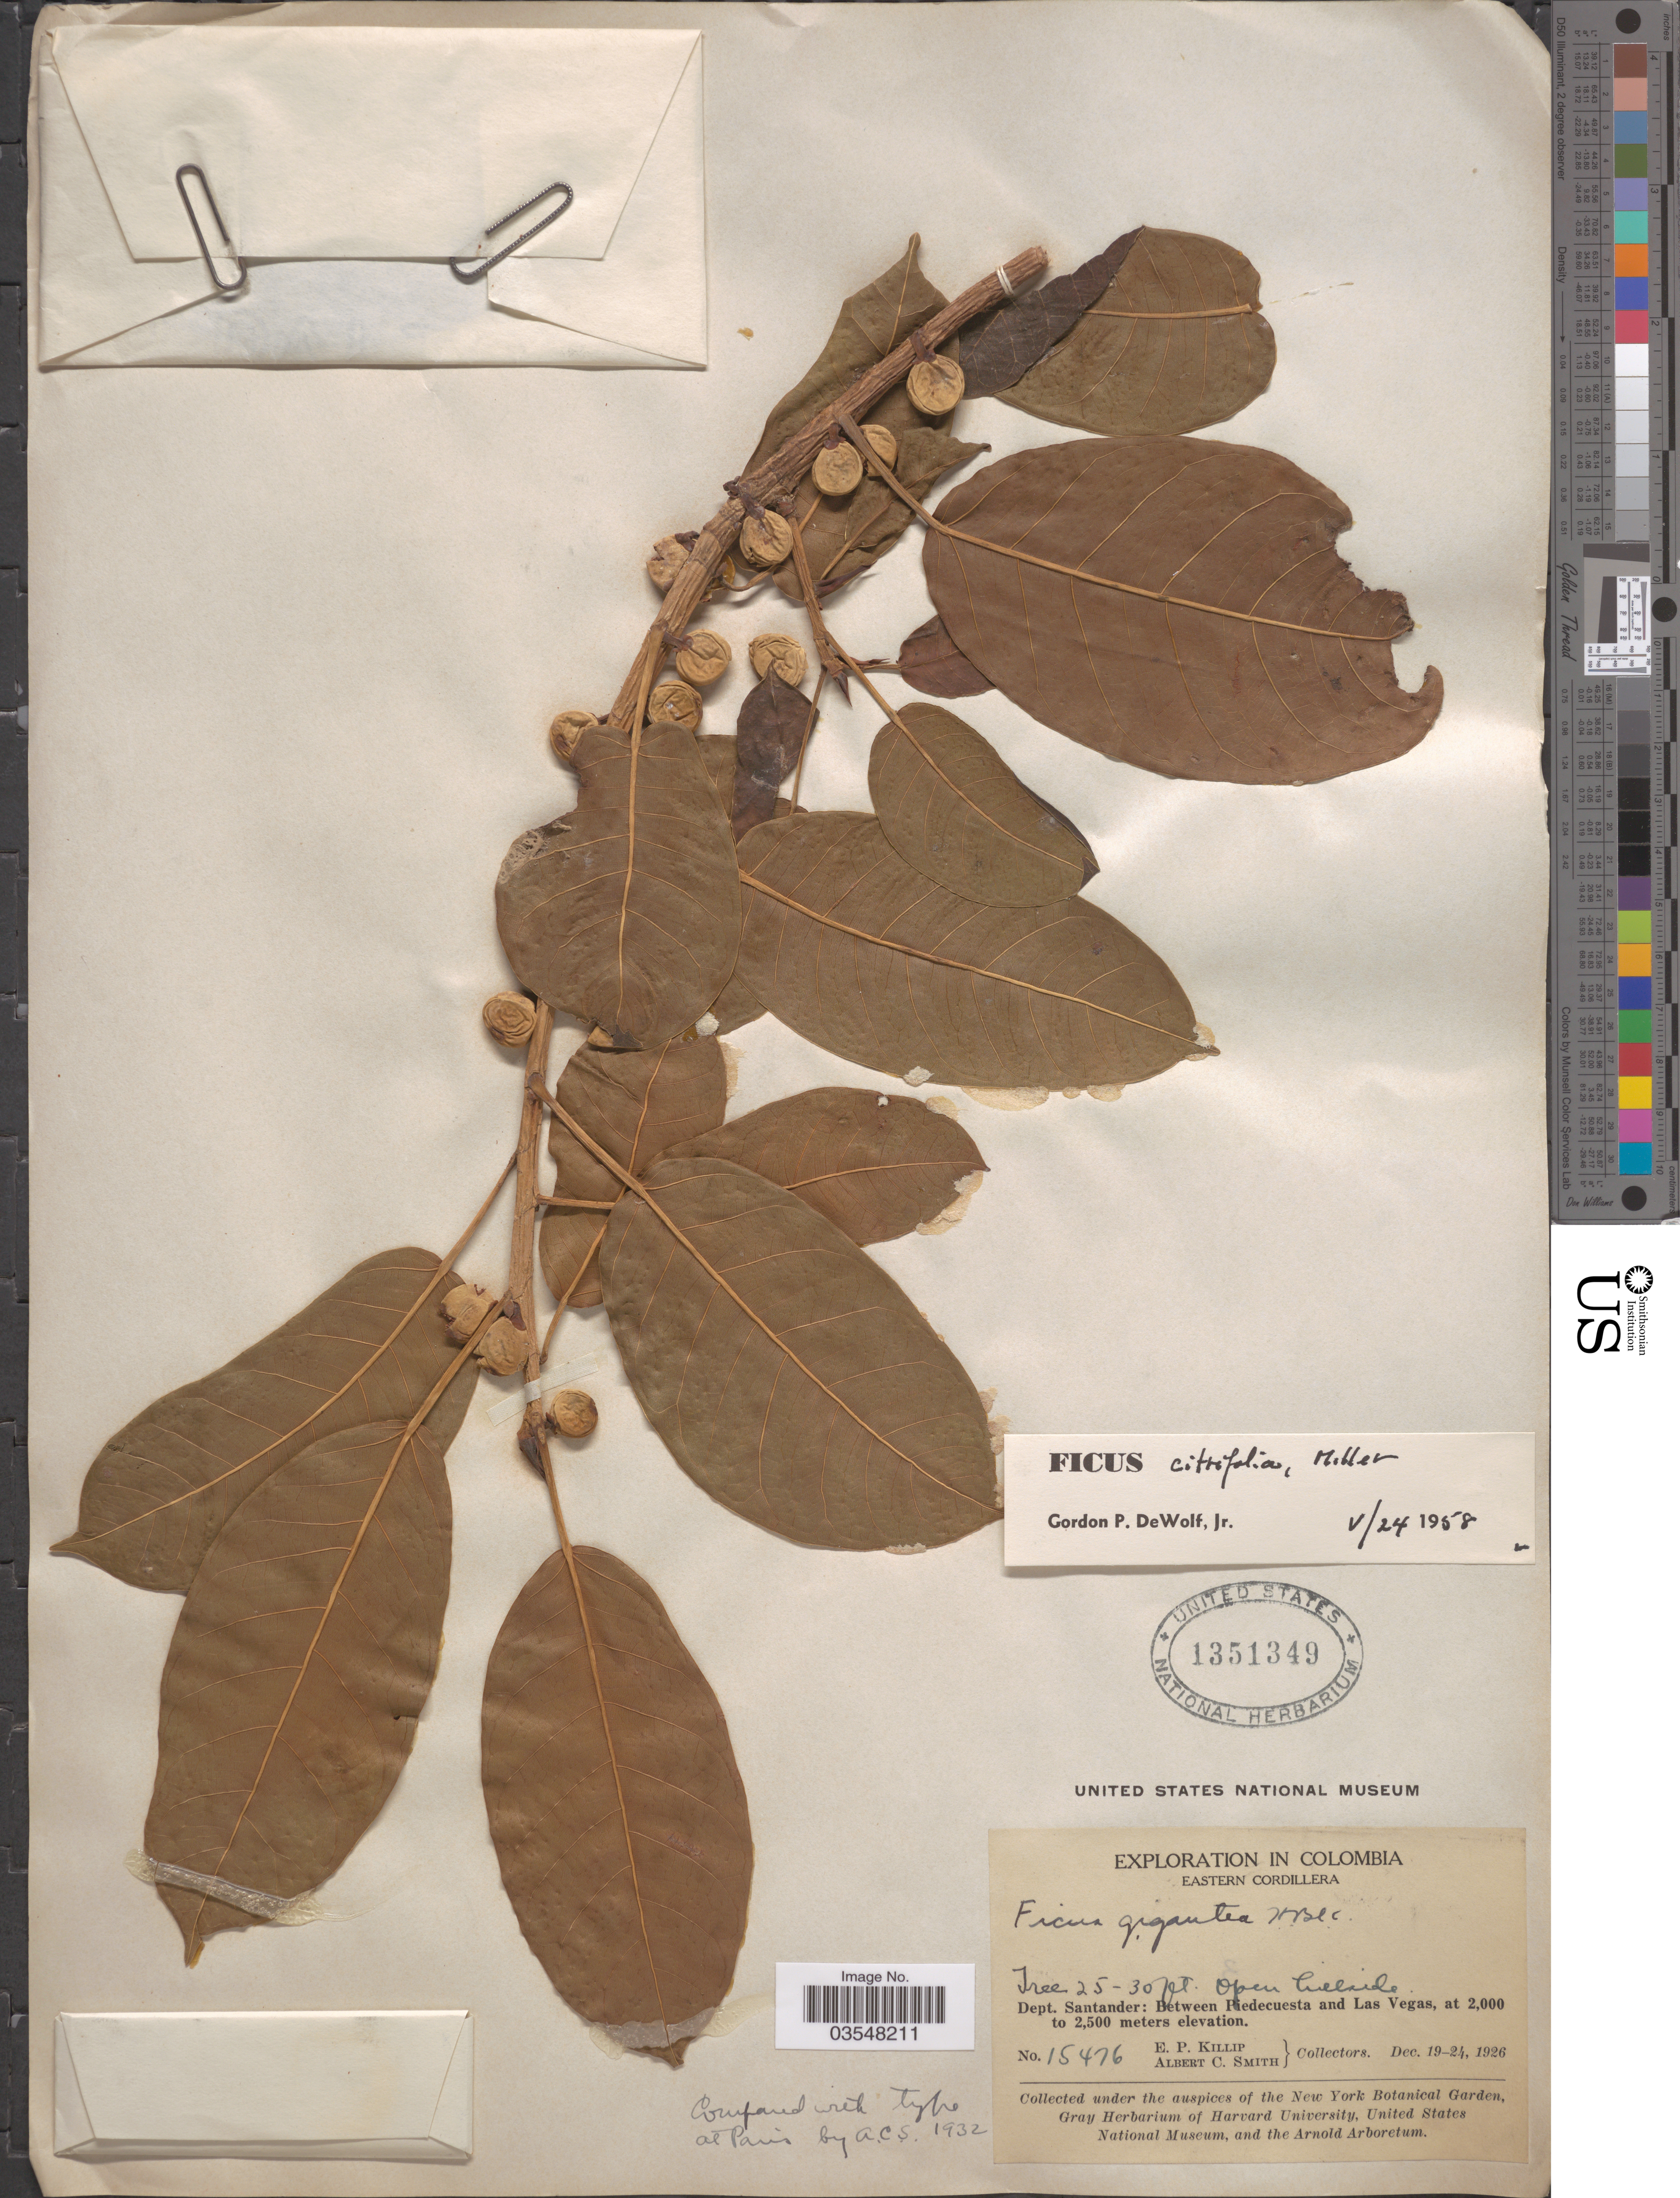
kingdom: Plantae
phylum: Tracheophyta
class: Magnoliopsida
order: Rosales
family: Moraceae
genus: Ficus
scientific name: Ficus citrifolia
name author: Mill.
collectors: E. P. Killip & A. C. Smith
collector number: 15476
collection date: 1926-12-19/1926-12-24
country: Colombia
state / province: Santander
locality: Eastern Cordillera. Dept. Santander: Between Piedecuesta and Las Vegas.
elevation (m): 2000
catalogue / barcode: US 1351349